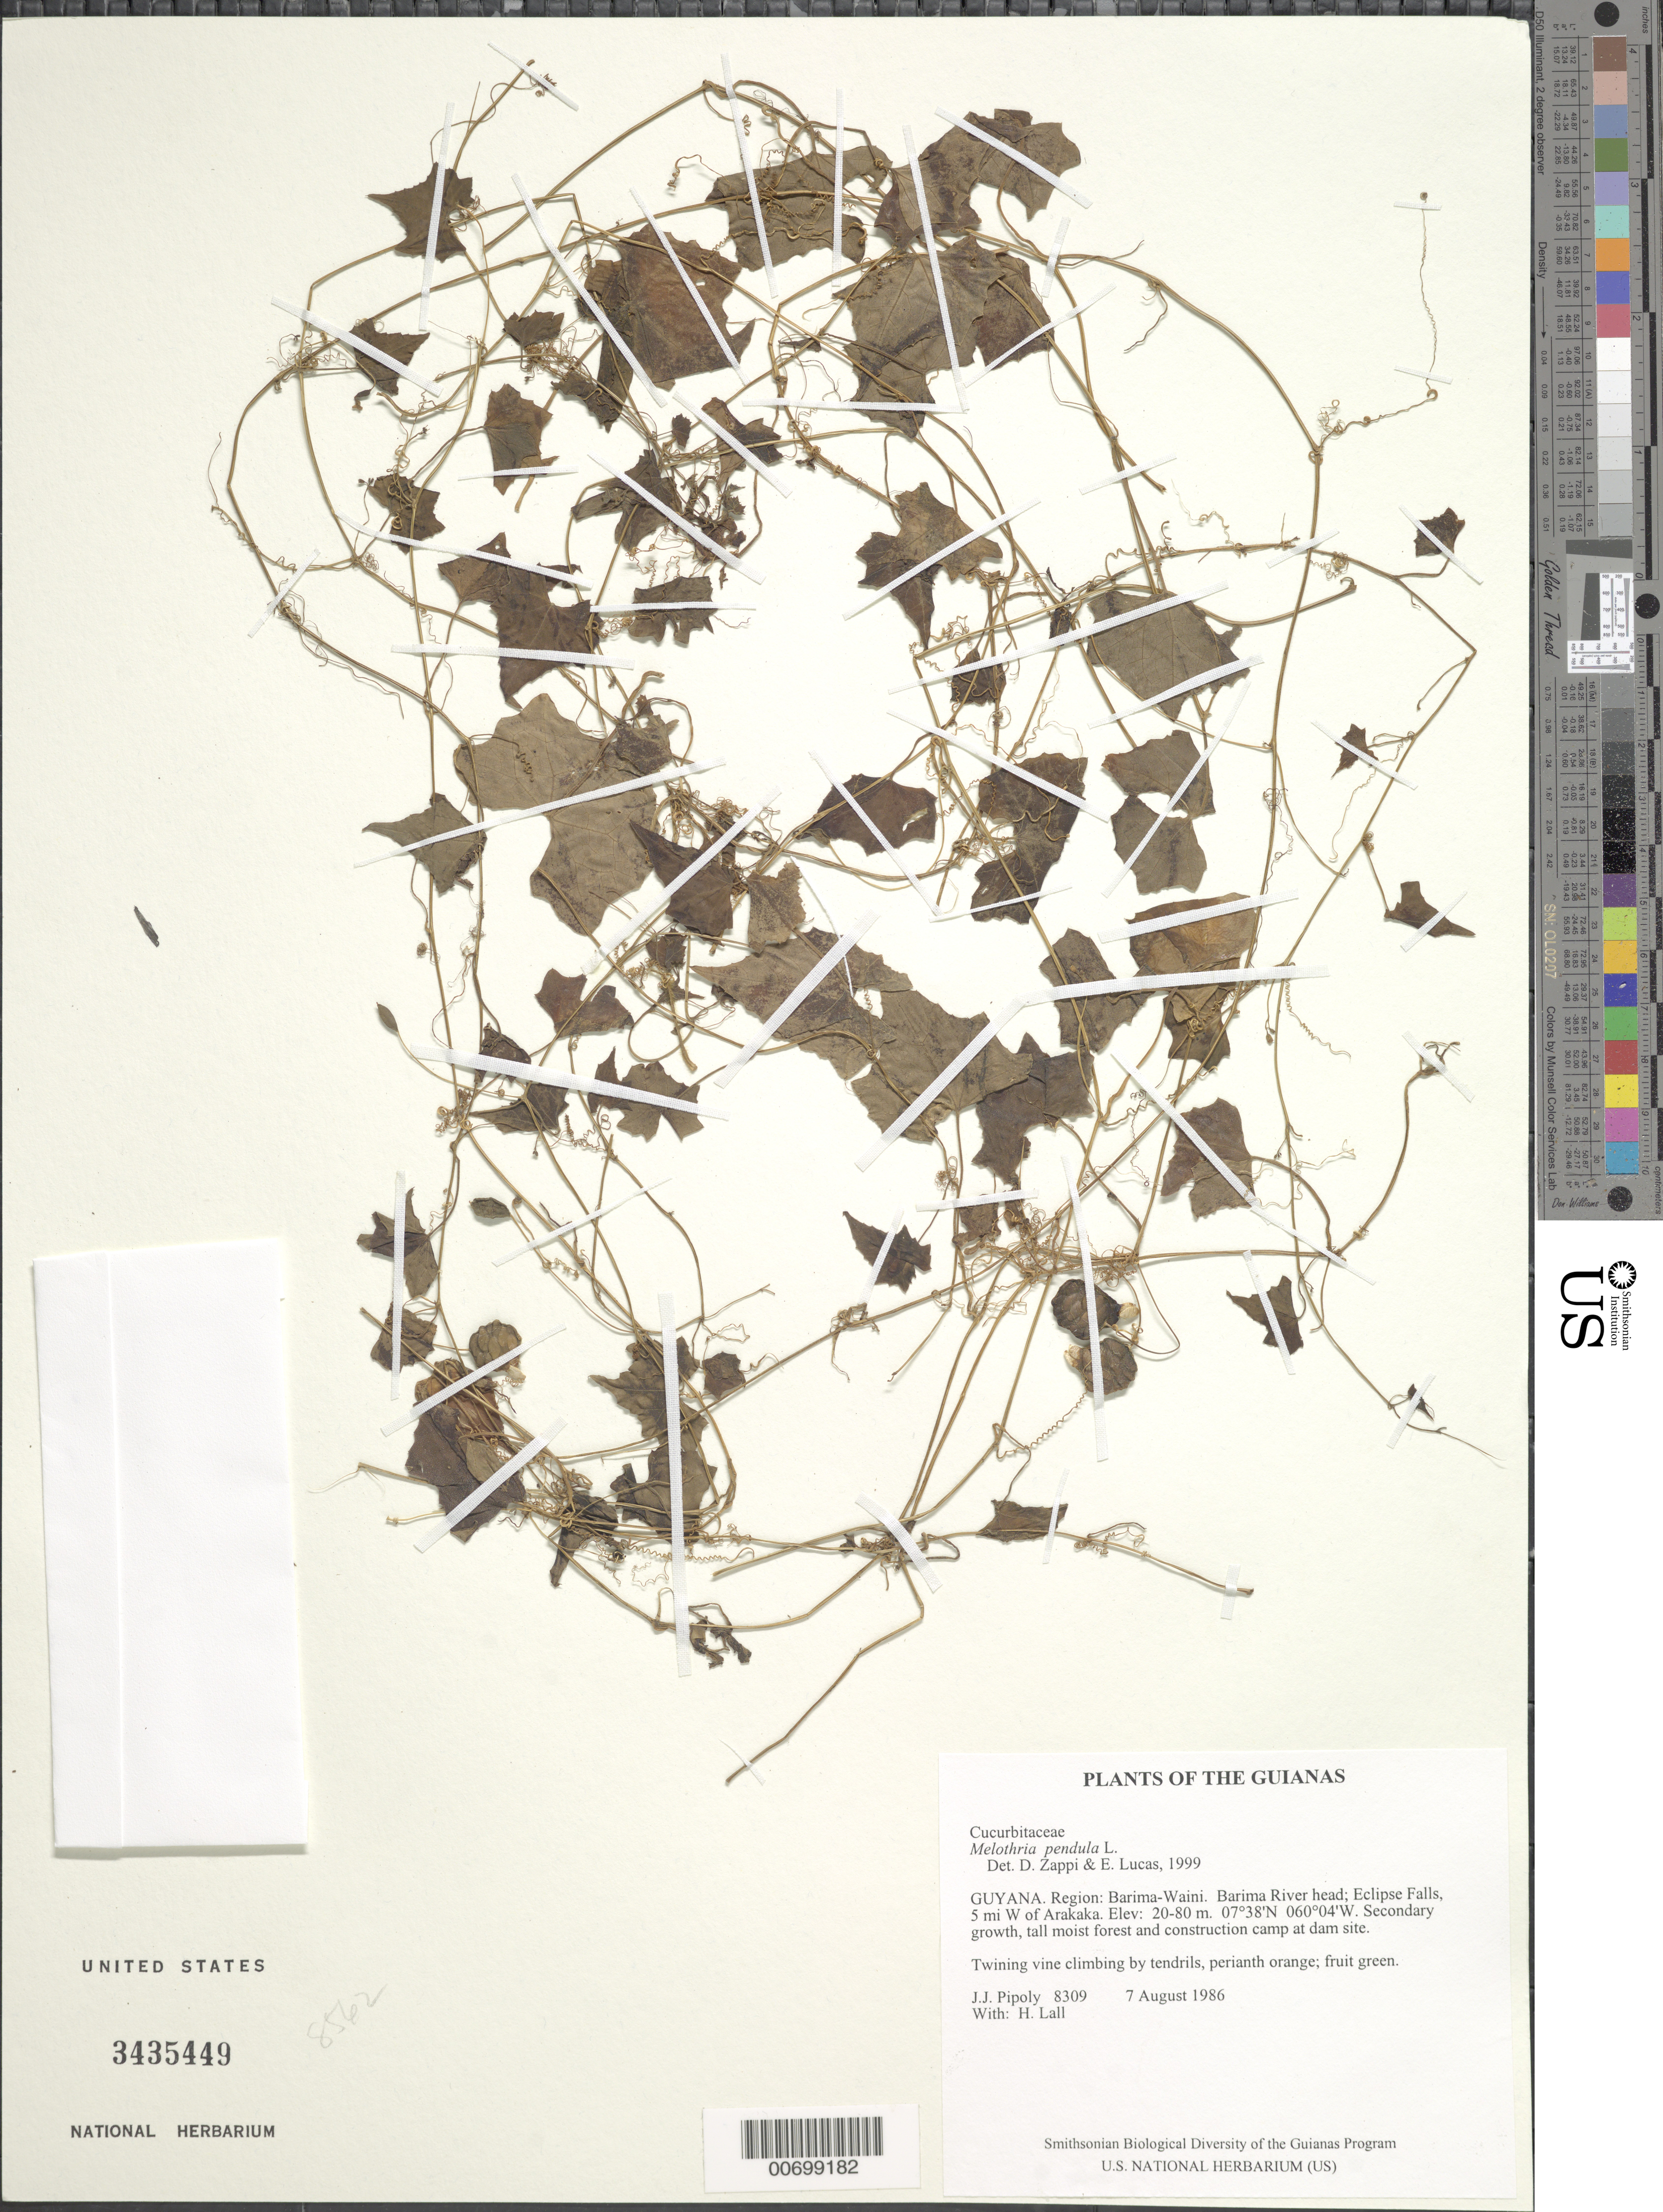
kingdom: Plantae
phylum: Tracheophyta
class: Magnoliopsida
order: Cucurbitales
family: Cucurbitaceae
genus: Melothria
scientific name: Melothria pendula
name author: L.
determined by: Zappi, Daniela C.; Lucas, E.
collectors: J. J. Pipoly & H. Lall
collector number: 8309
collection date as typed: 7 August 1986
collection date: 1986-08-07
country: Guyana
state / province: Barima-Waini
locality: Barima River head; Eclipse Falls, 5 mi W of Arakaka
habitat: Secondary growth, tall moist forest and construction camp at dam site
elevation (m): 20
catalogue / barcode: US 3435449